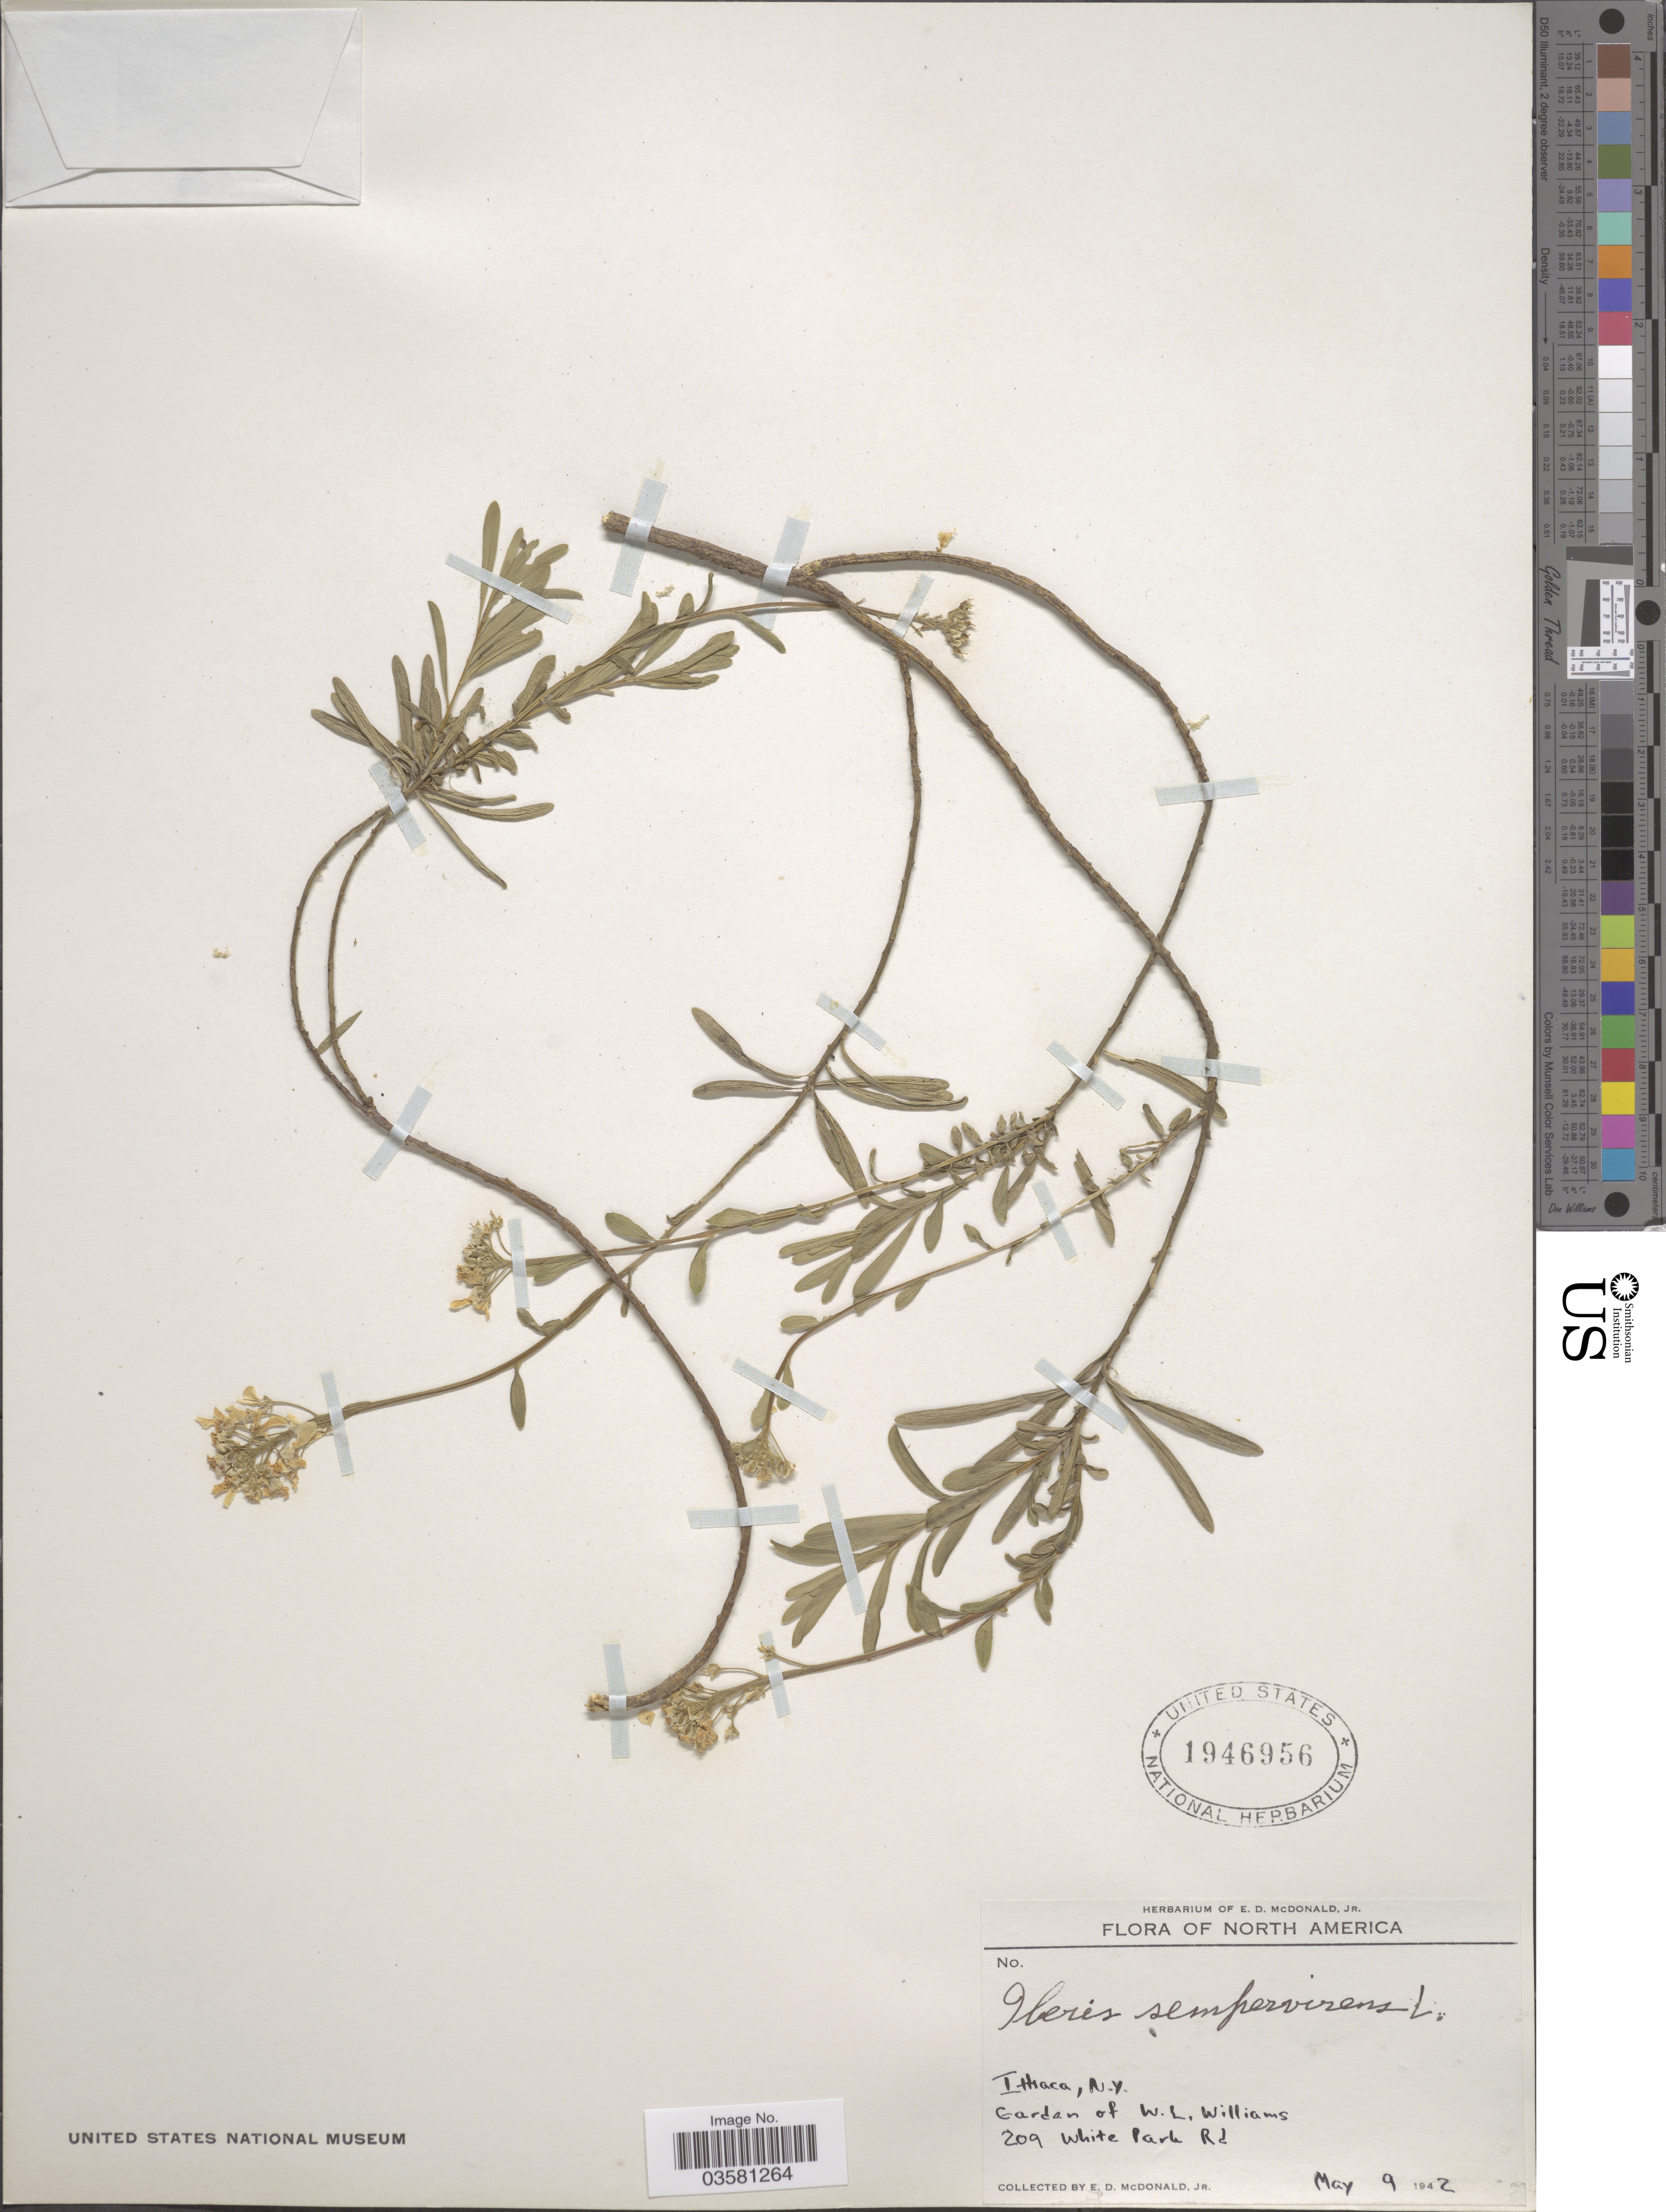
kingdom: Plantae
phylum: Tracheophyta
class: Magnoliopsida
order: Brassicales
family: Brassicaceae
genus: Iberis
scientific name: Iberis sp.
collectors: E. D. McDonald Jr.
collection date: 1942-05-09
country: United States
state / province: New York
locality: Ithaca. Garden of W.L. Williams 209 White Park Rd.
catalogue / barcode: US 1946956